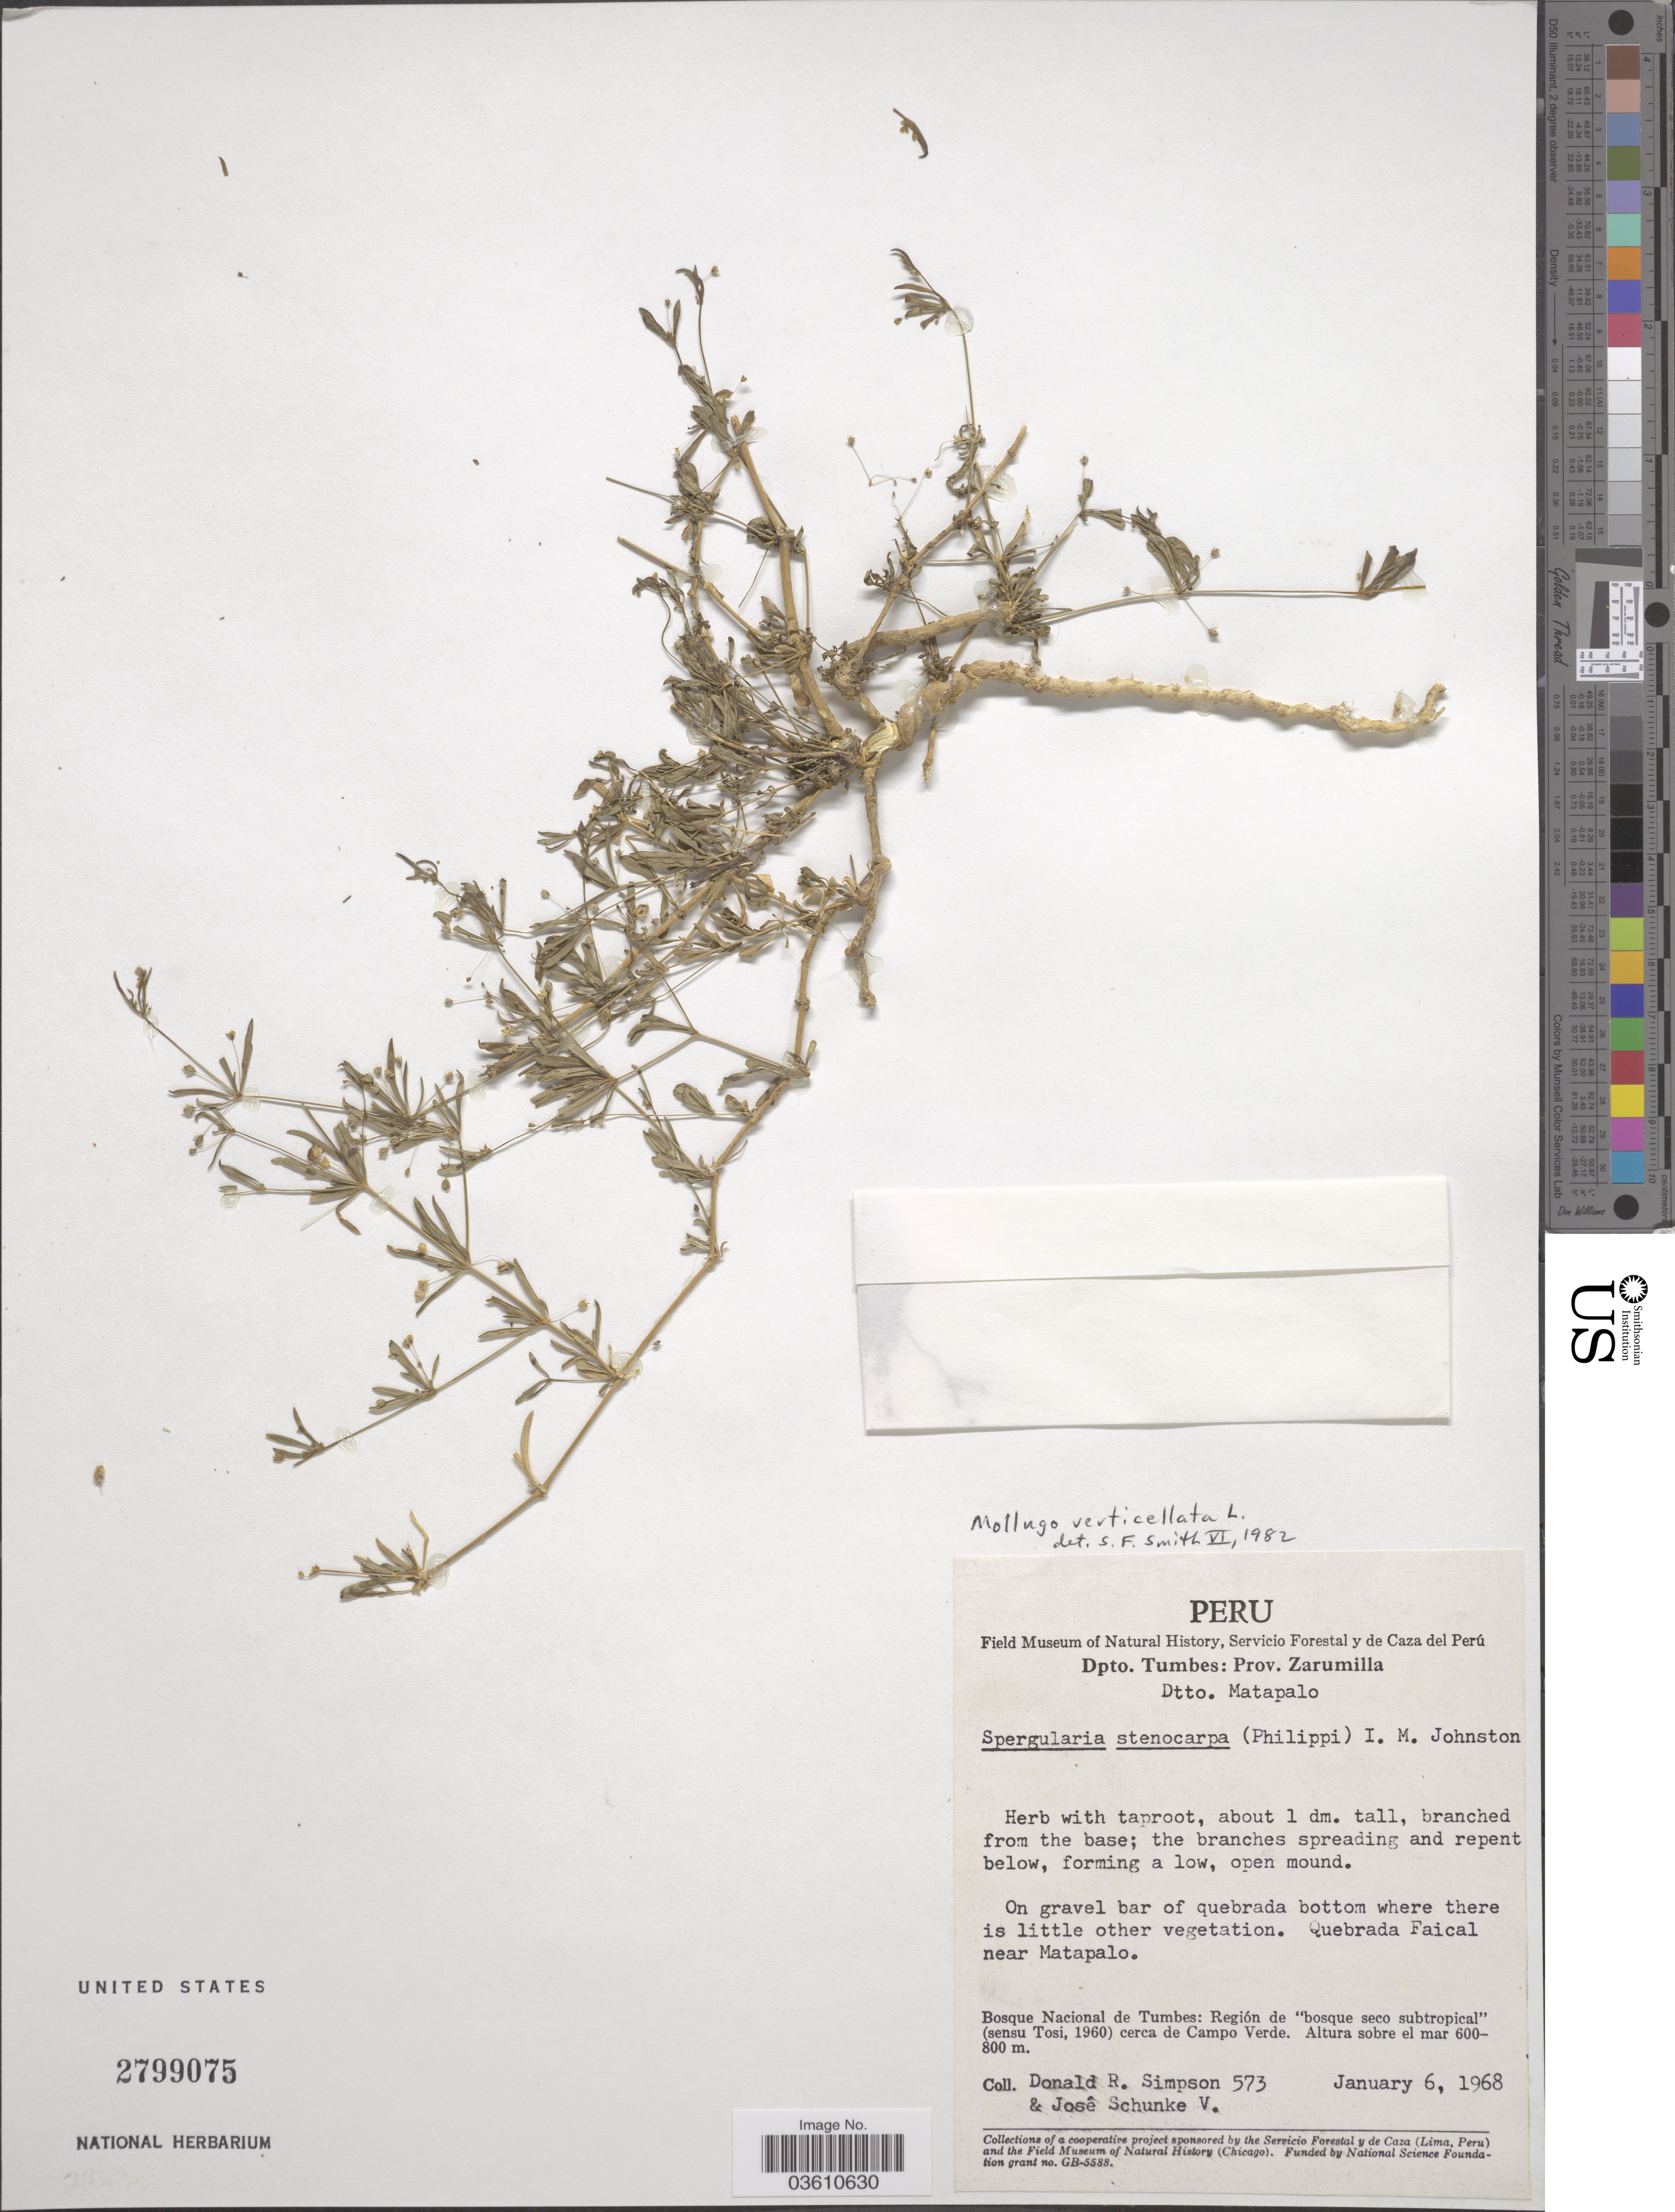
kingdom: Plantae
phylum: Tracheophyta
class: Magnoliopsida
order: Caryophyllales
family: Molluginaceae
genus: Mollugo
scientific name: Mollugo verticillata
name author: L.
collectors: D. R. Simpson & J. Schunke Vigo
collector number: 573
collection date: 1968-01-06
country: Peru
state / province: Tumbes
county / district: Zarumilla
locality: Dpto. Tumbes: Prov. Zarumilla. Dtto. Matapalo. Quebrada Faical near Matapalo. Bosque Nacional de Tumbes: Región de "bosque seco subtropical" (sensu Tosi, 1960) cerca de Campo Verde.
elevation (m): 600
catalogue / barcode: US 2799075